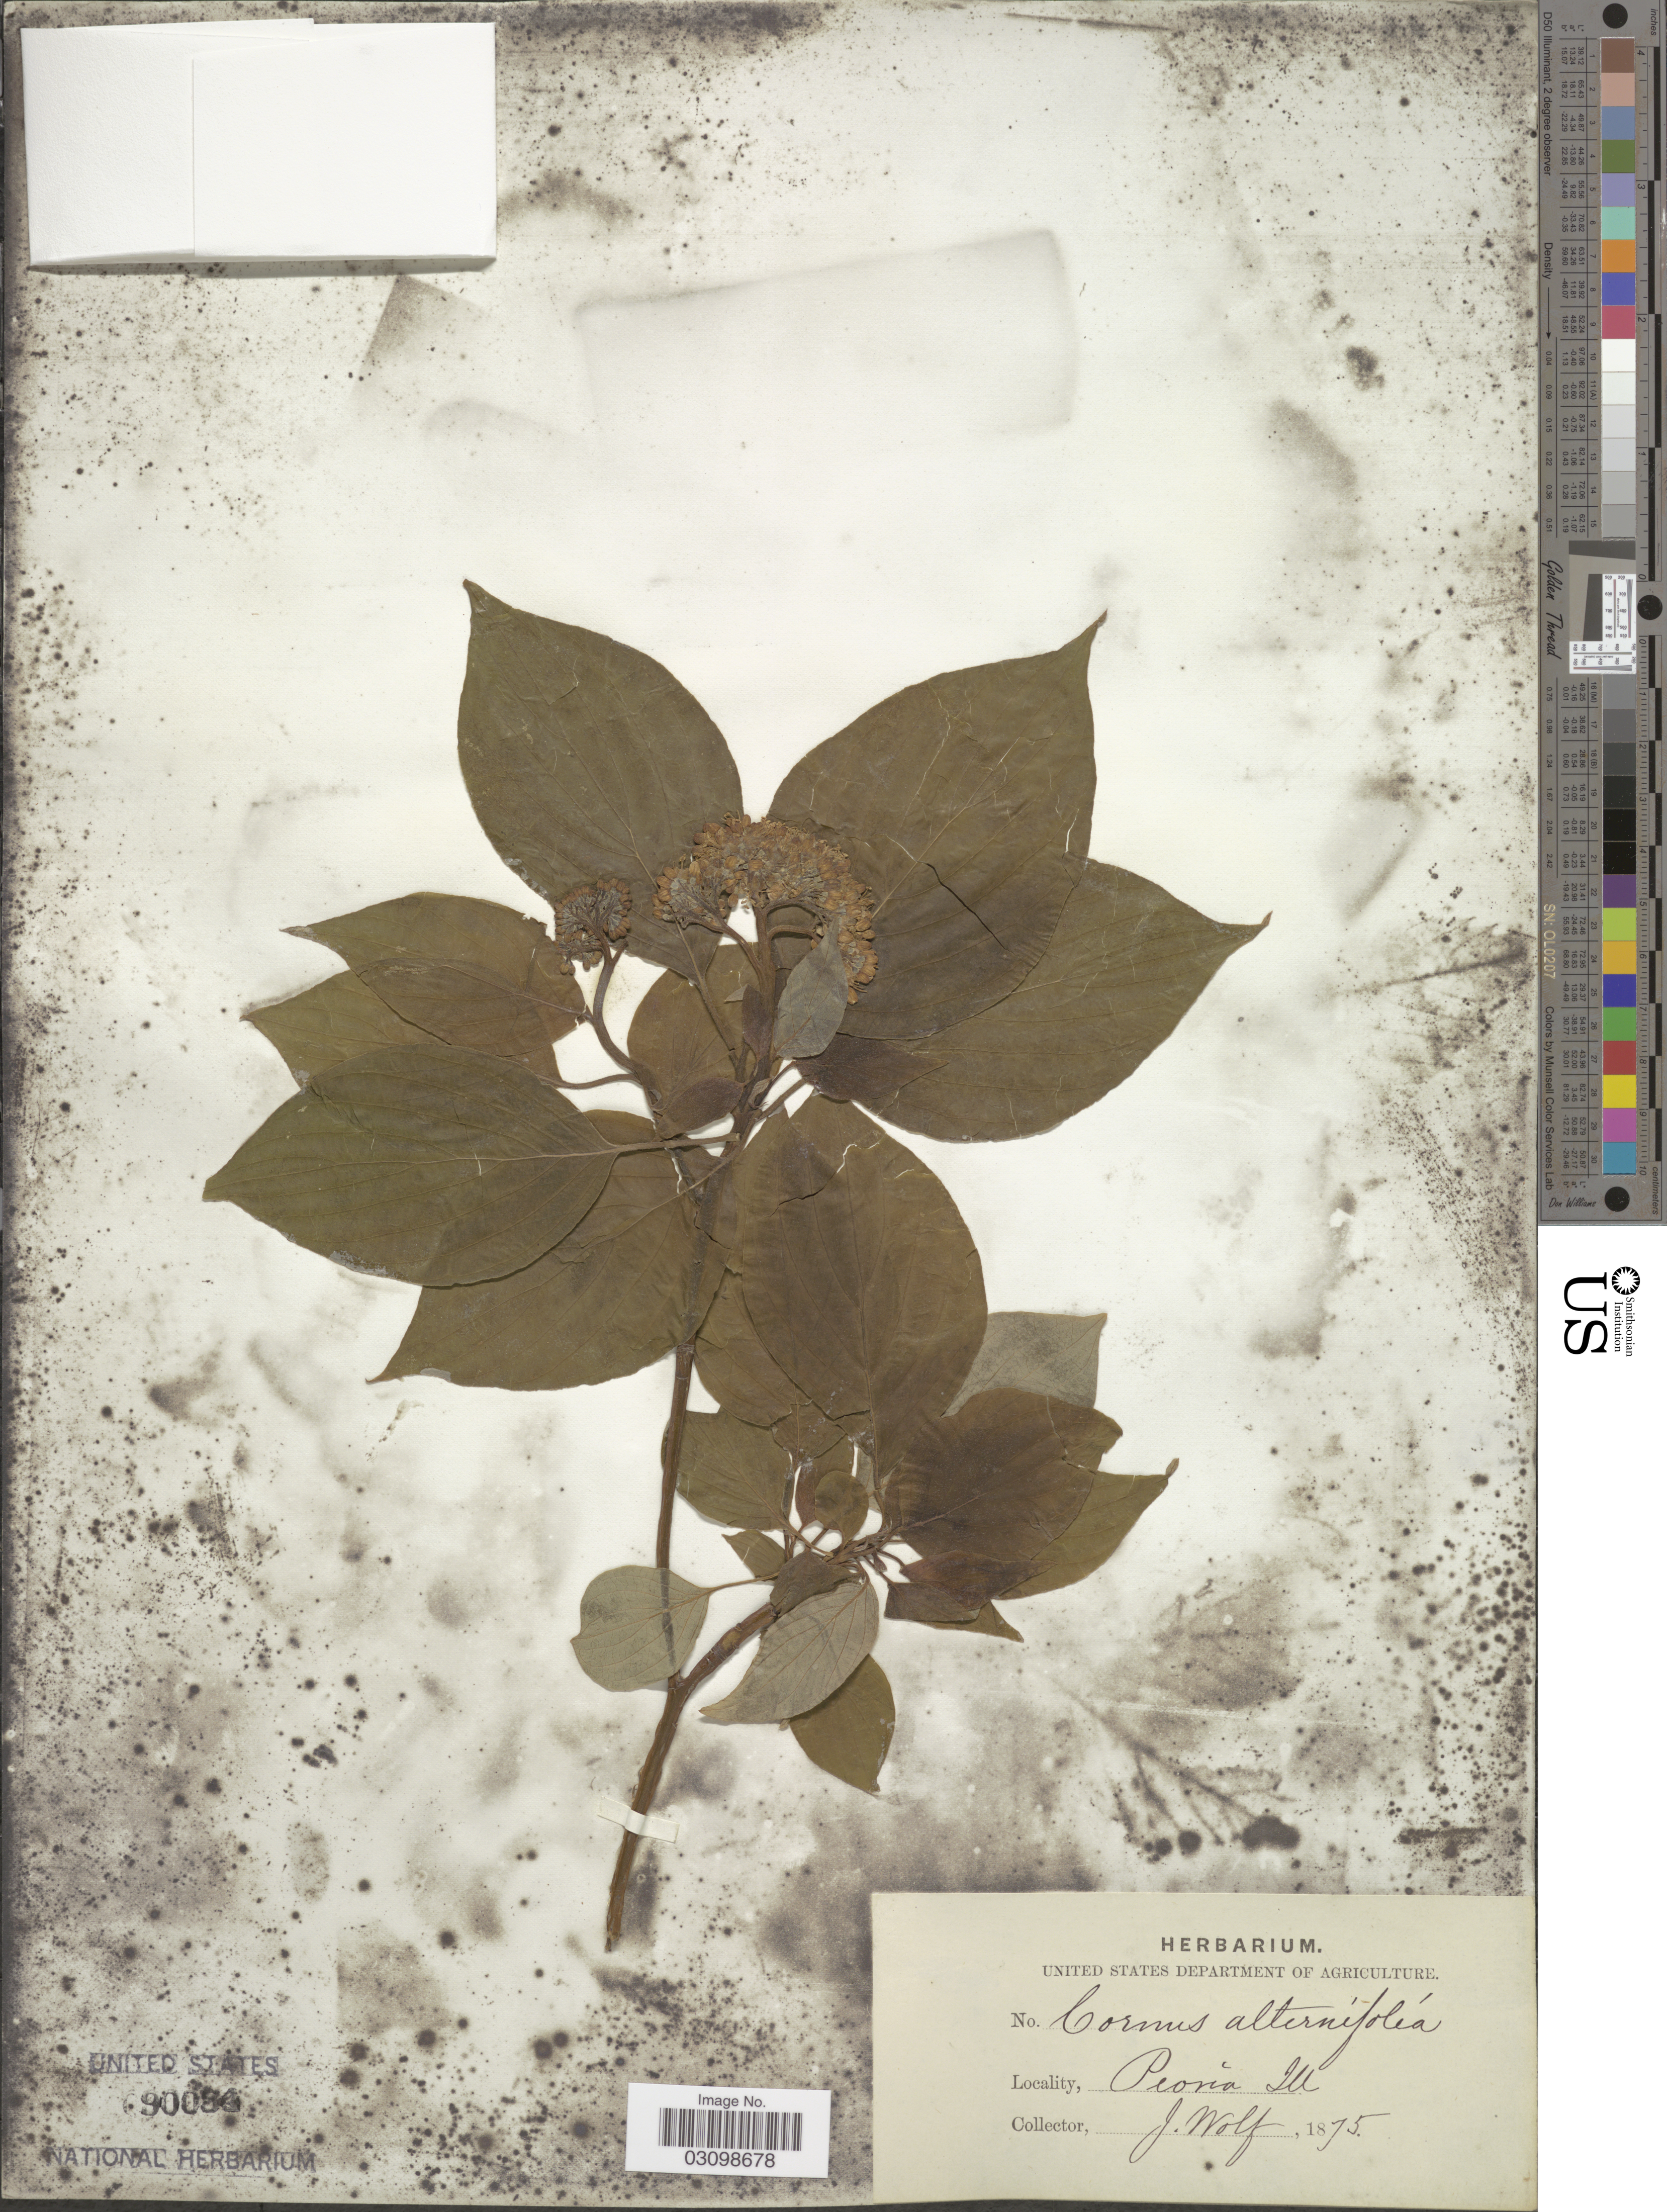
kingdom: Plantae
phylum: Tracheophyta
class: Magnoliopsida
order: Cornales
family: Cornaceae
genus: Cornus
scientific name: Cornus alternifolia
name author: L.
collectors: J. Wolf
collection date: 1875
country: United States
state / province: Illinois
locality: Peoria Ill.